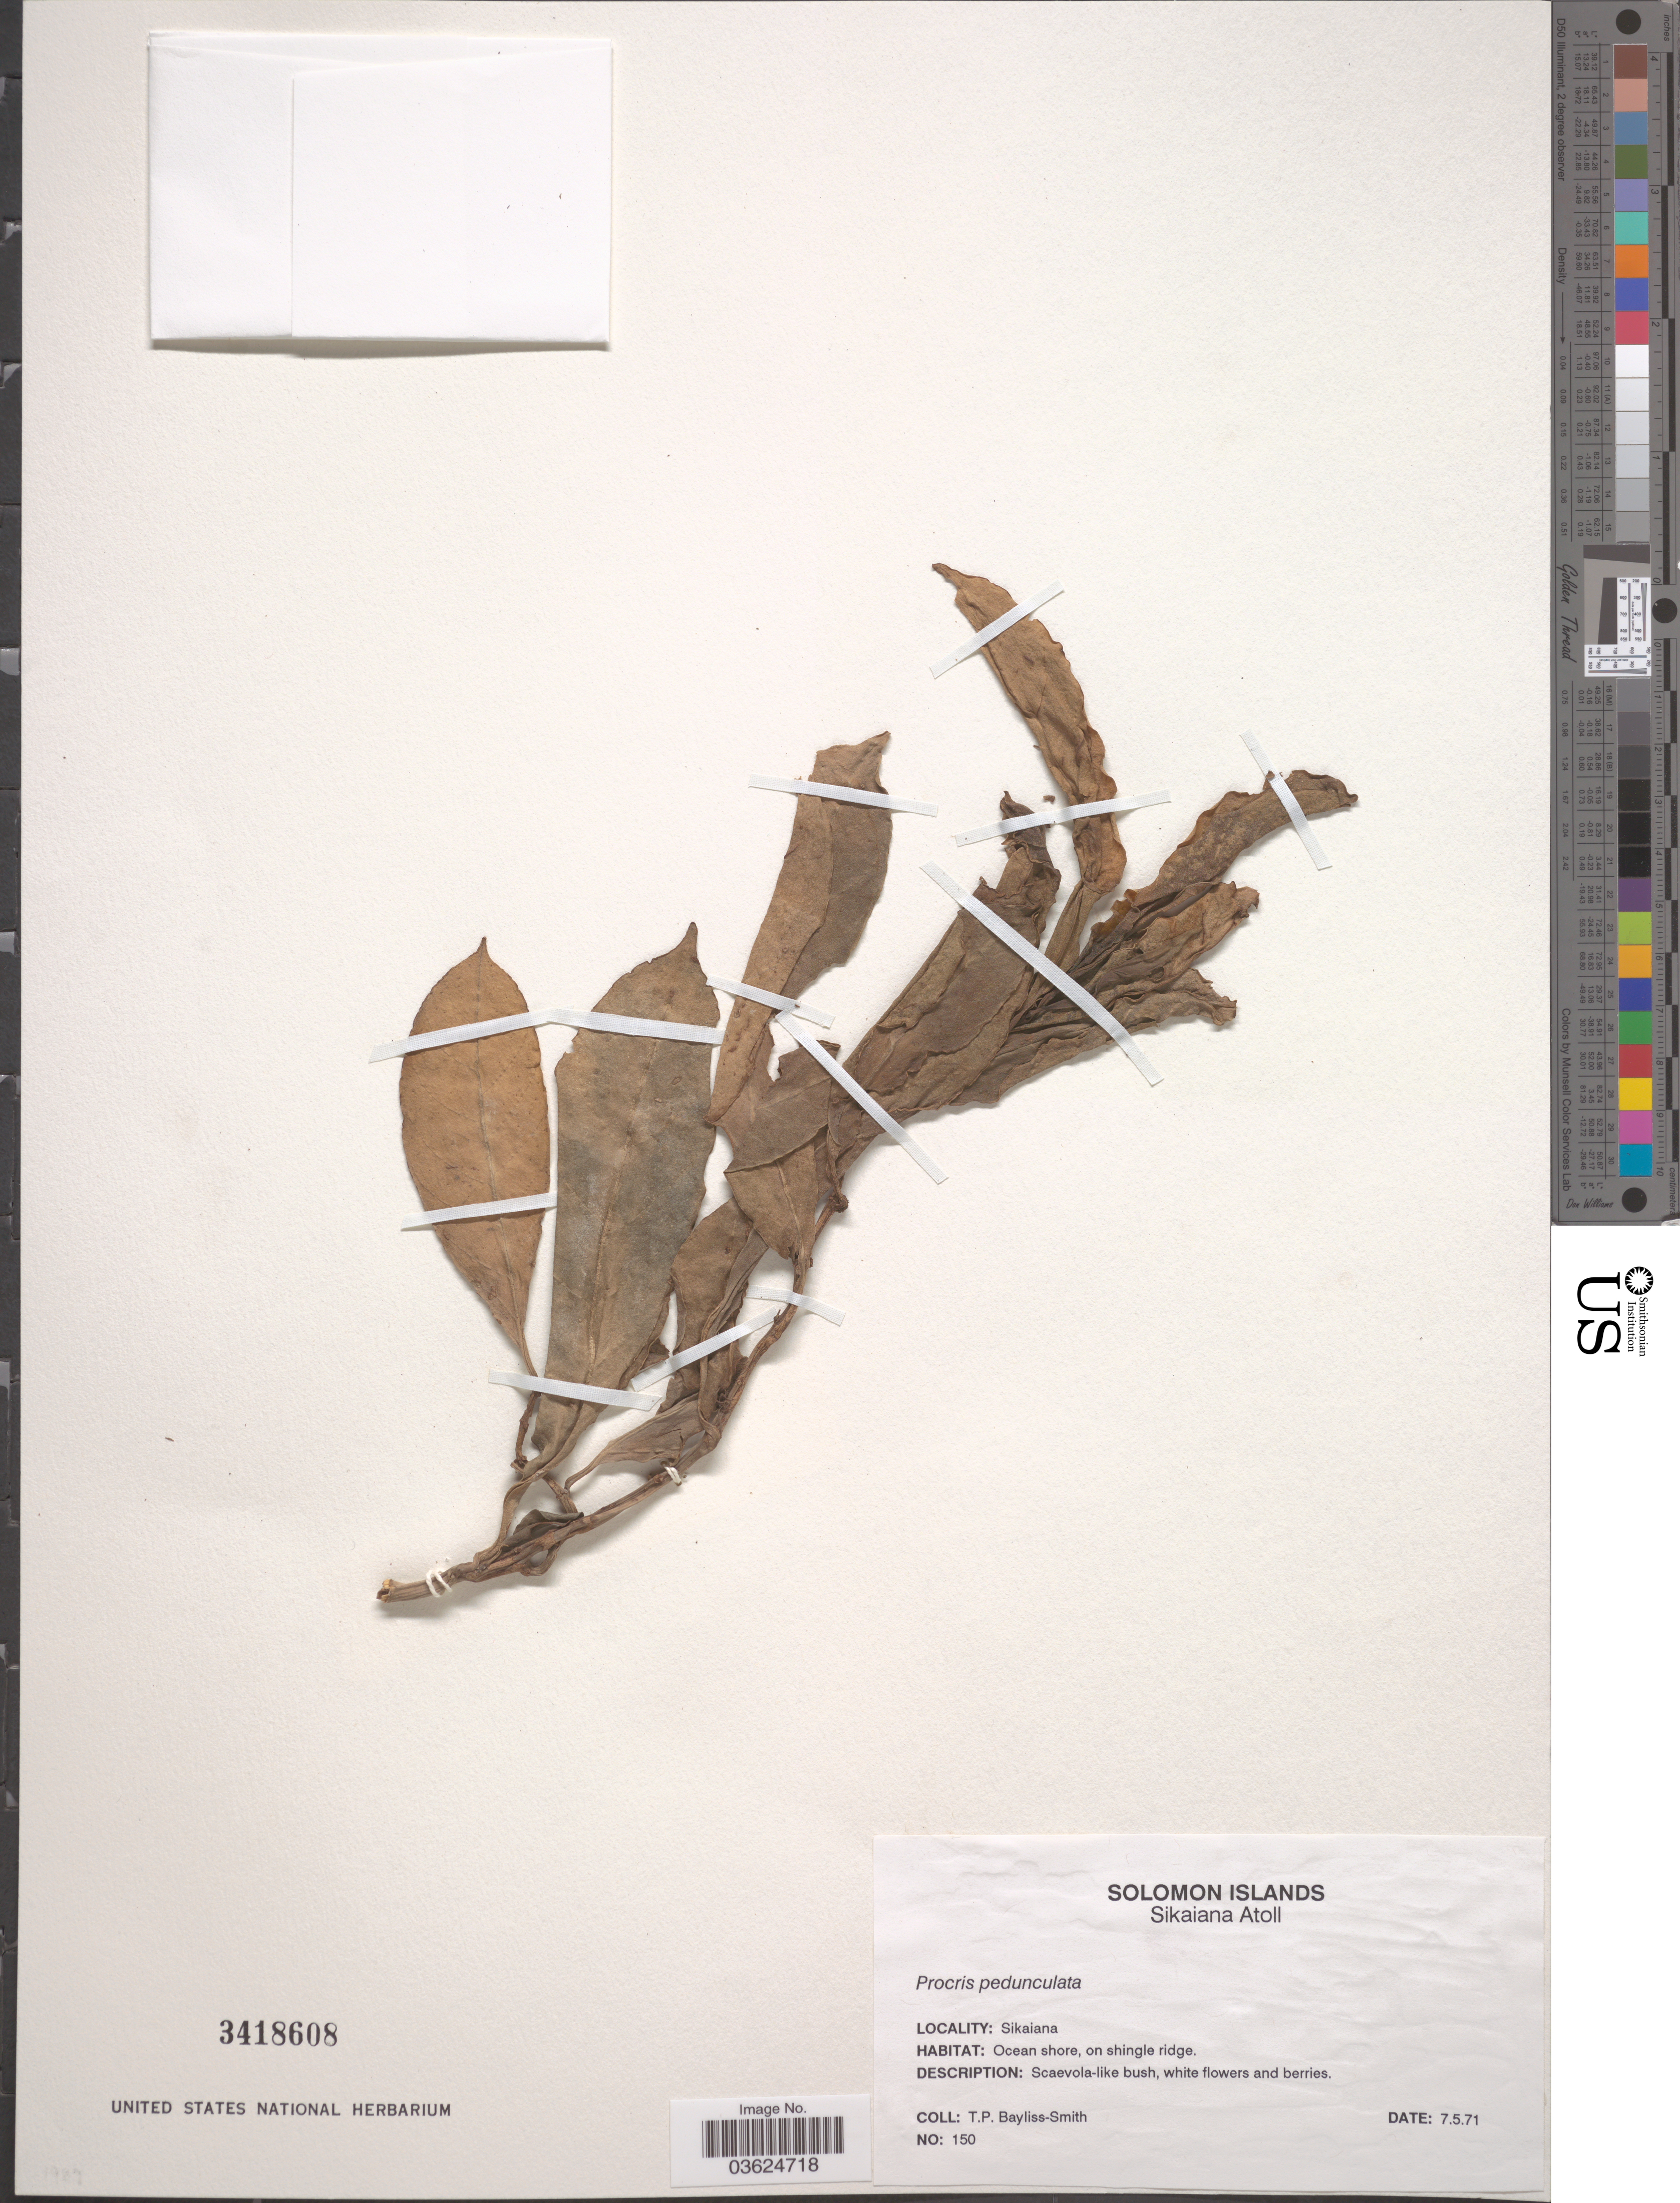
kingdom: Plantae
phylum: Tracheophyta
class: Magnoliopsida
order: Rosales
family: Urticaceae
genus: Procris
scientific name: Procris pedunculata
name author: (J.R. Forst. & G. Forst.) Wedd.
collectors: T. P. Bayliss-Smith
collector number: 150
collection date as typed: Transcribed d/m/y: 7/5/71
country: Solomon Islands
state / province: Solomon Island Outliers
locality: Sikaiana Atoll. Sikaiana. Ocean shore, on shingle ridge.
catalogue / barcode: US 3418608